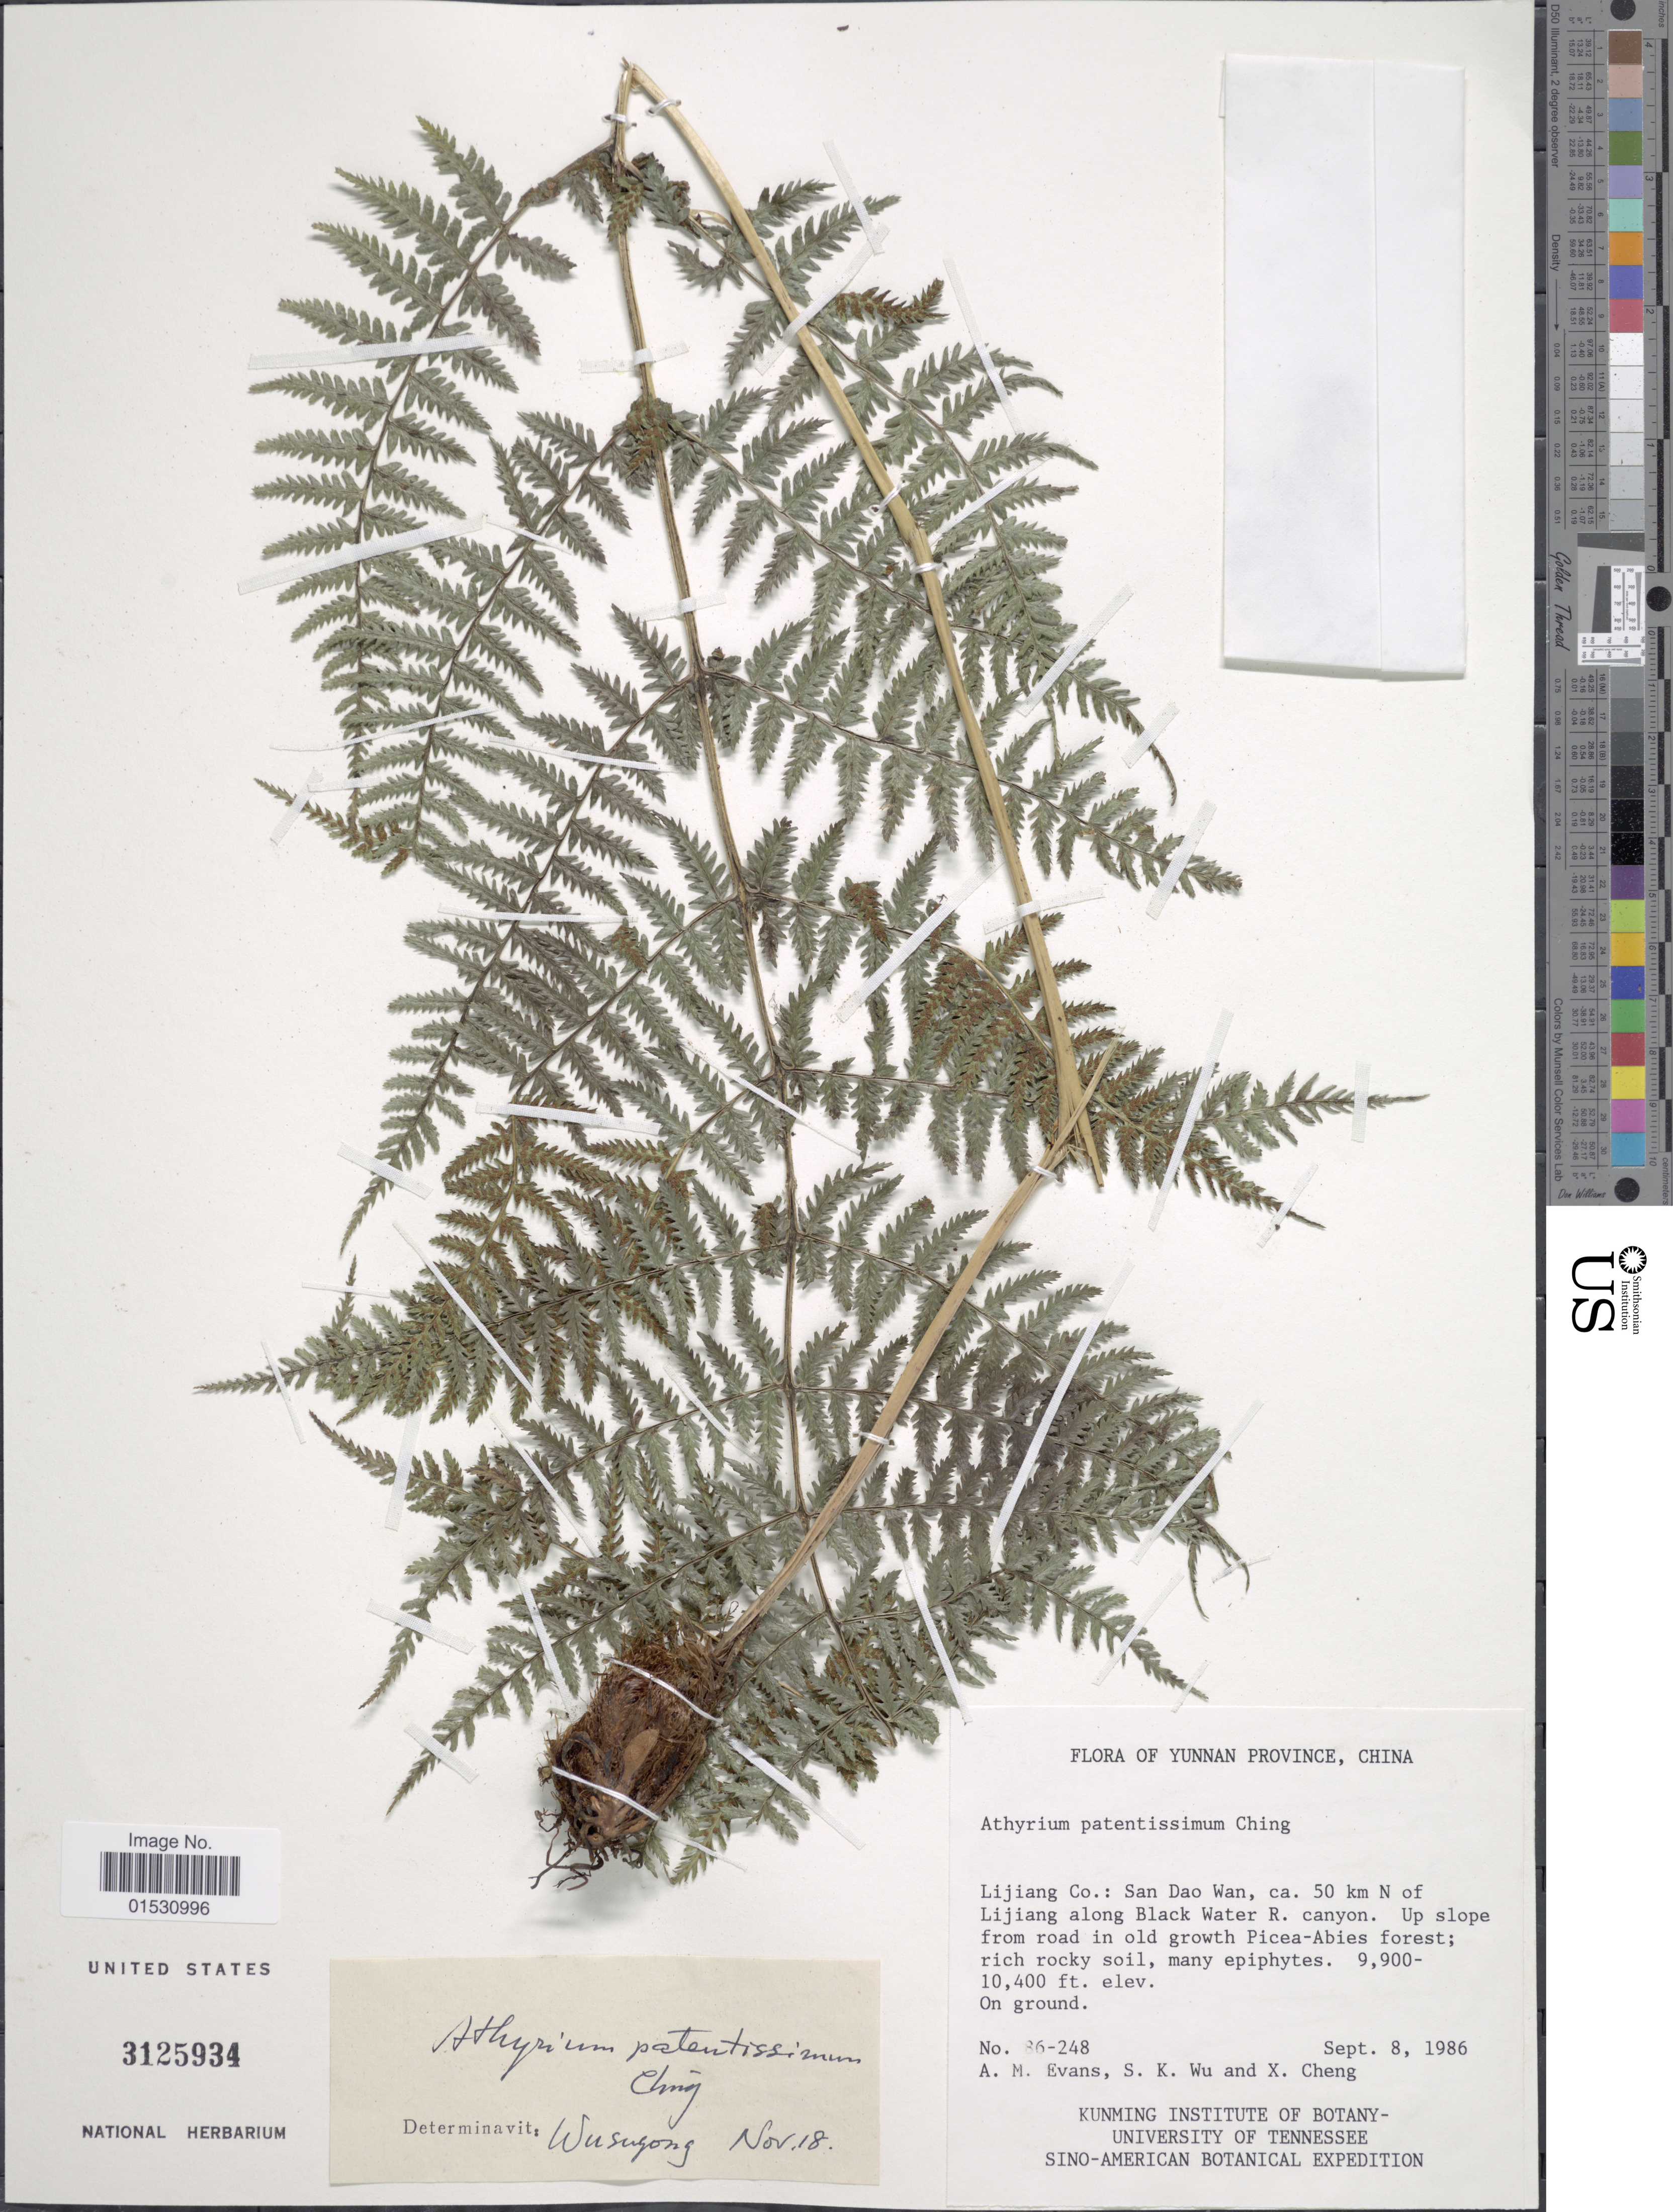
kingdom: Plantae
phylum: Tracheophyta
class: Polypodiopsida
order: Polypodiales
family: Athyriaceae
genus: Athyrium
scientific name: Athyrium patentissimum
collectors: A. M. Evans, S. K. Wu & X. Cheng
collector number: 86-248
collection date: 1986-09-08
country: China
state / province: Yunnan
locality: Yunnan Province. Lijang Co.: San Dao Wan, ca. 50 km N of Lijang along Black water R. canyon.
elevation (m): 3018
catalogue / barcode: US 3125934